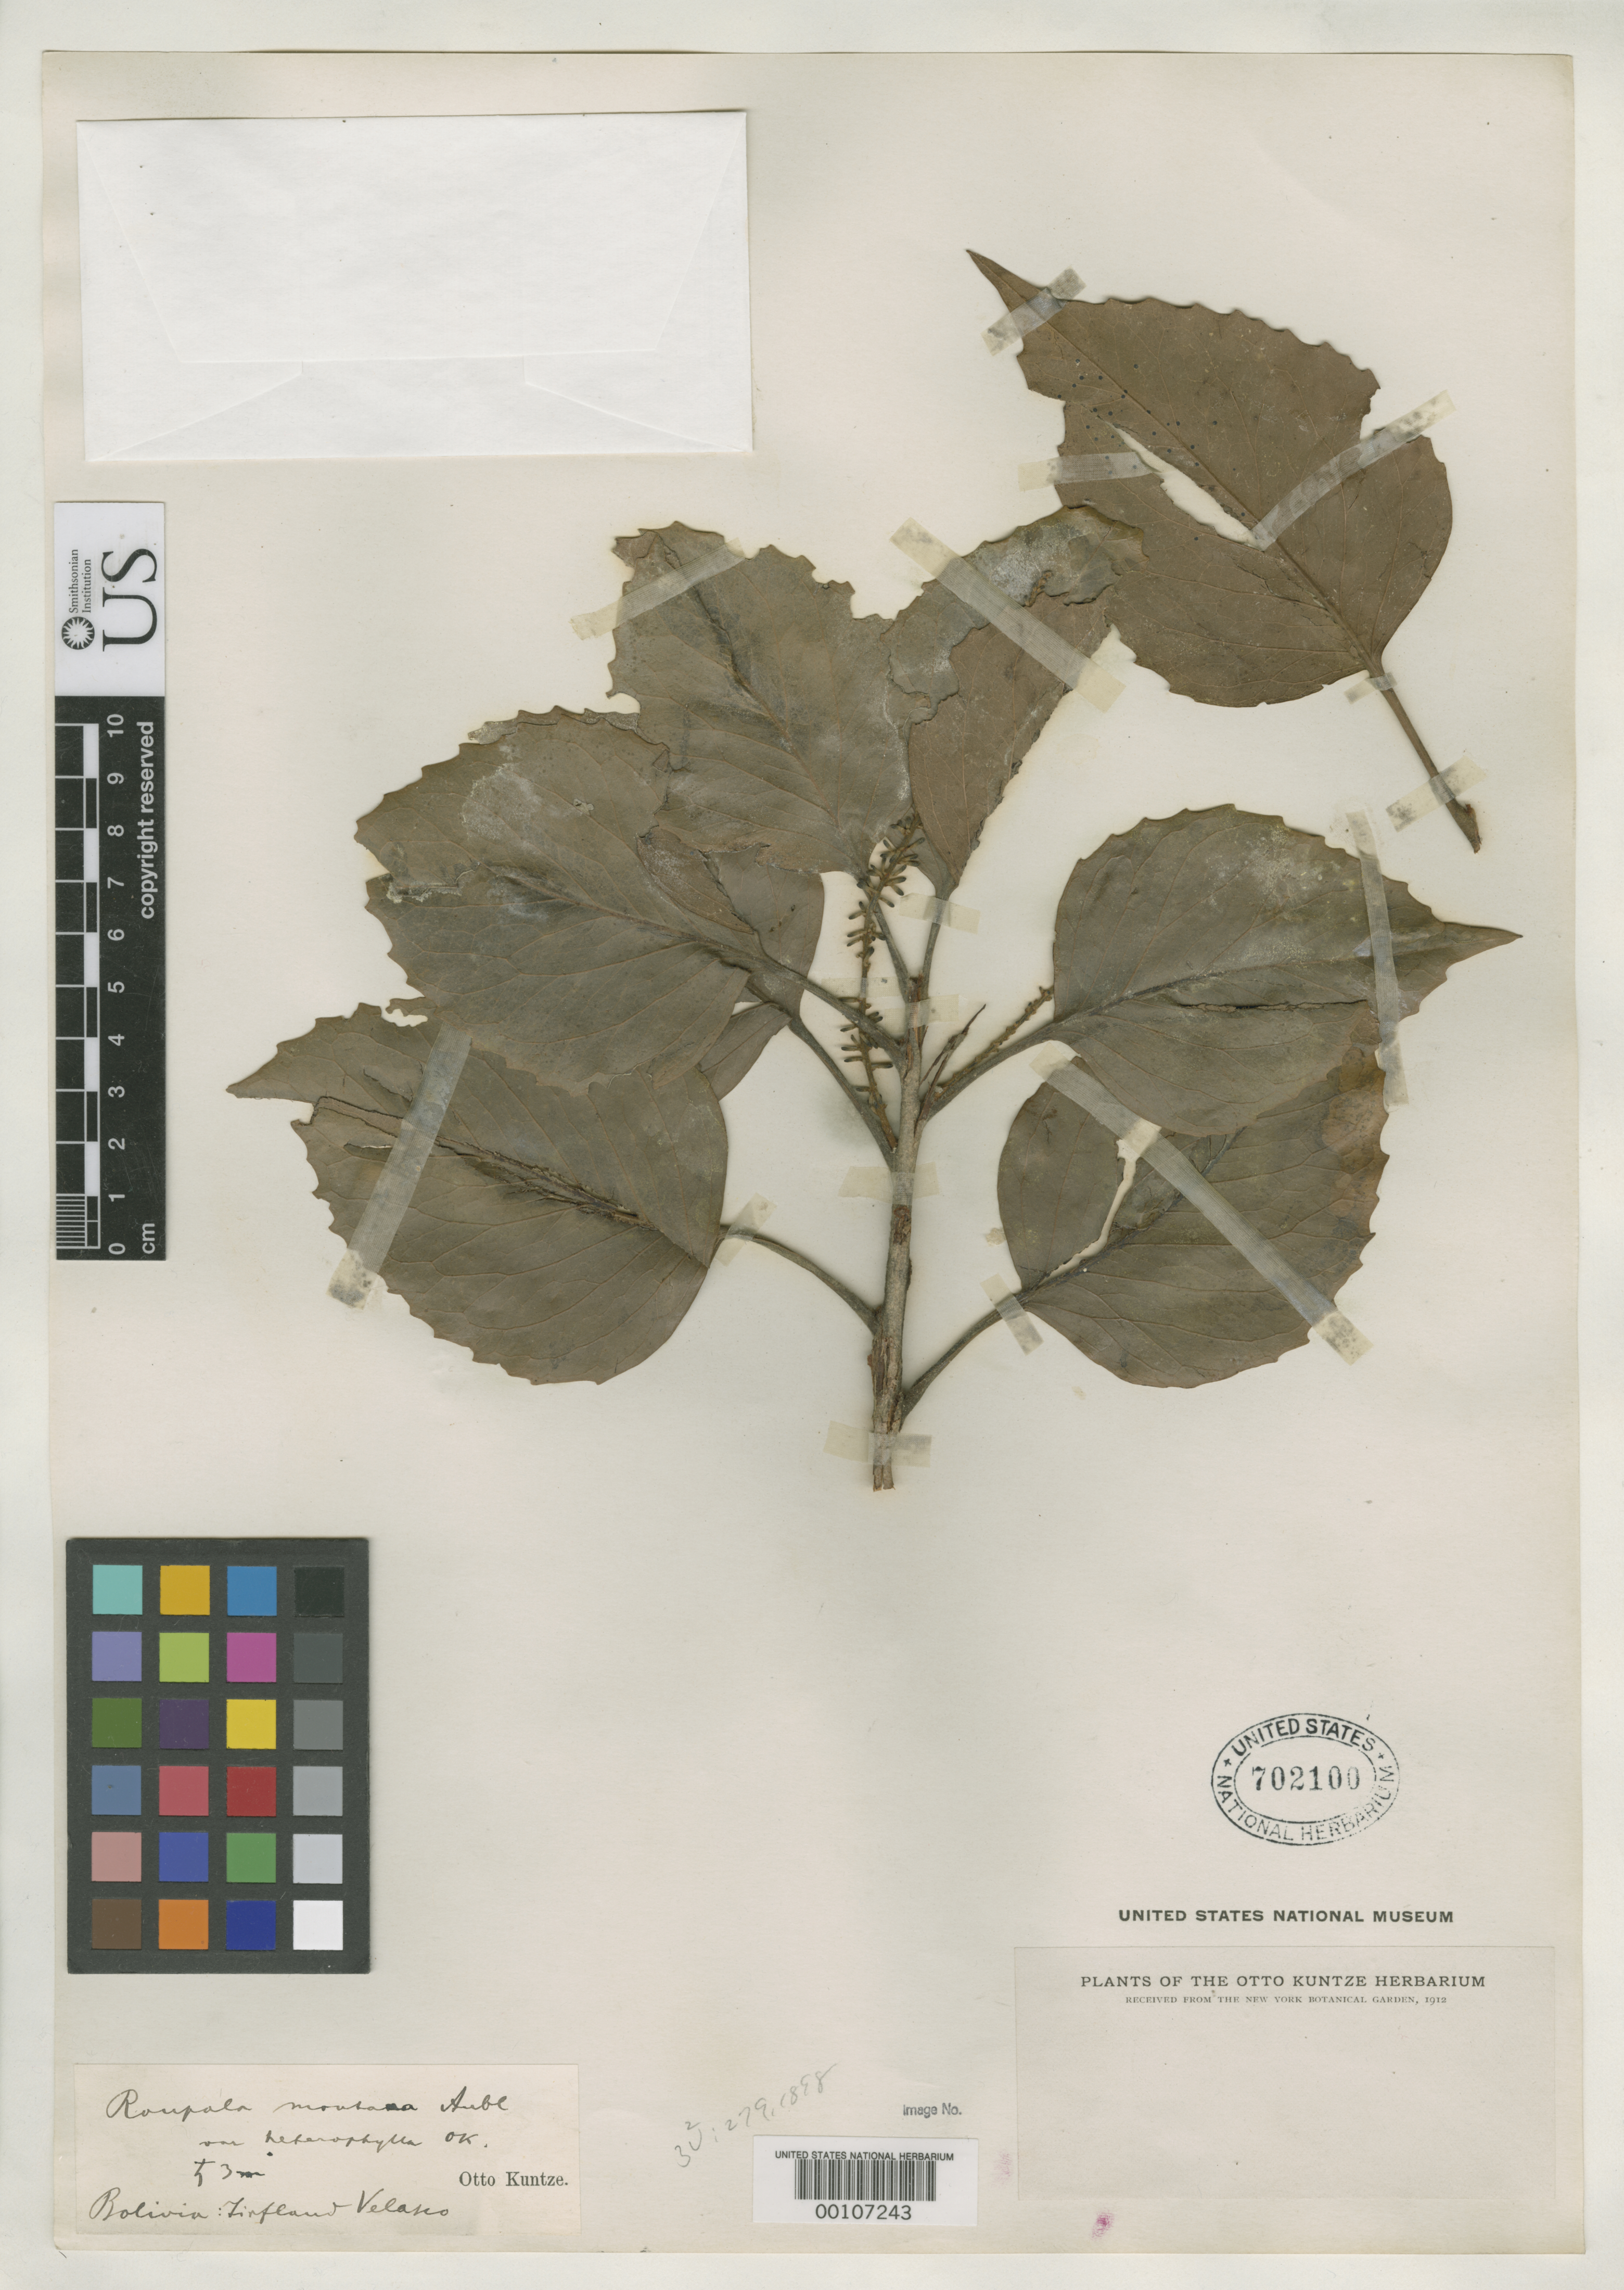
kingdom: Plantae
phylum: Tracheophyta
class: Magnoliopsida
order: Proteales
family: Proteaceae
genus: Roupala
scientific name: Roupala montana var. heterophylla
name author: Kuntze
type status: Type Collection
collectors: C.E.O. Kuntze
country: Bolivia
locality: Velasco.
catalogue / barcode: US 702100